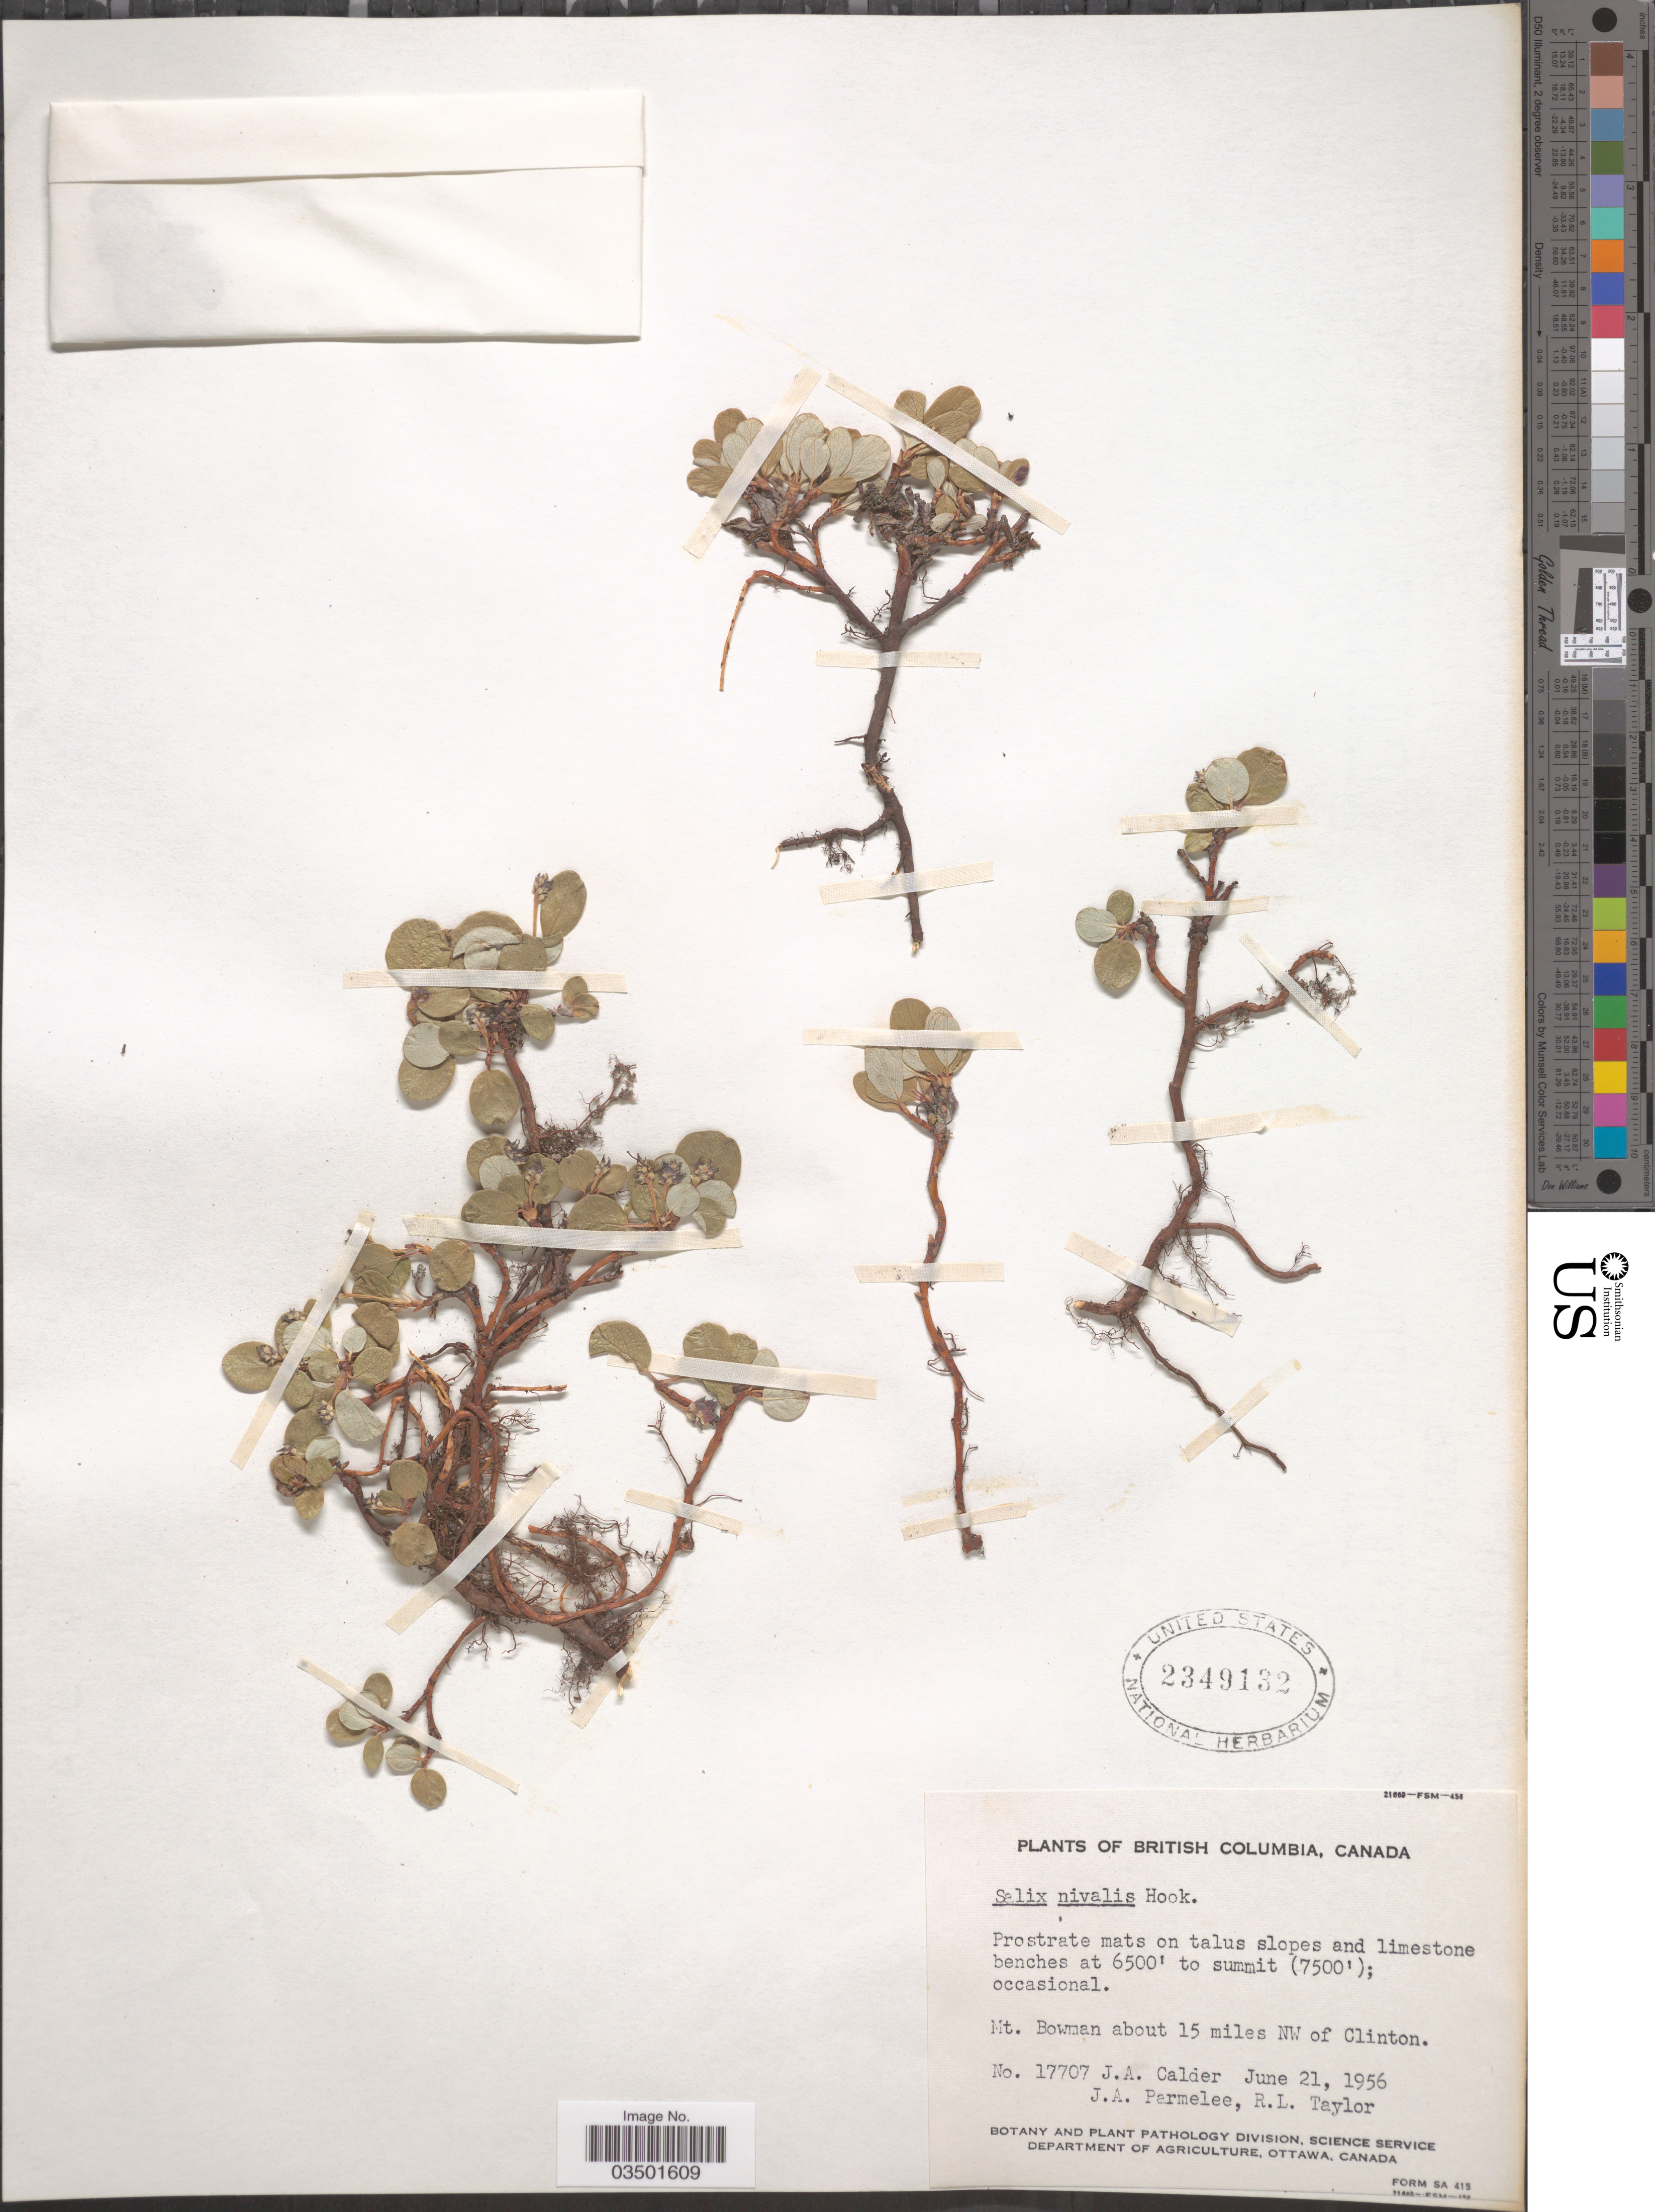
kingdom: Plantae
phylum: Tracheophyta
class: Magnoliopsida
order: Malpighiales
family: Salicaceae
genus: Salix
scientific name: Salix nivalis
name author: Hook.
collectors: J. A. Calder, J. A. Parmelee & R. Taylor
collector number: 17707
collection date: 1956-06-21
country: Canada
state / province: British Columbia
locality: Mt. Bowman about 15 miles NW of Clinton.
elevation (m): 1981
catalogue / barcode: US 2349132